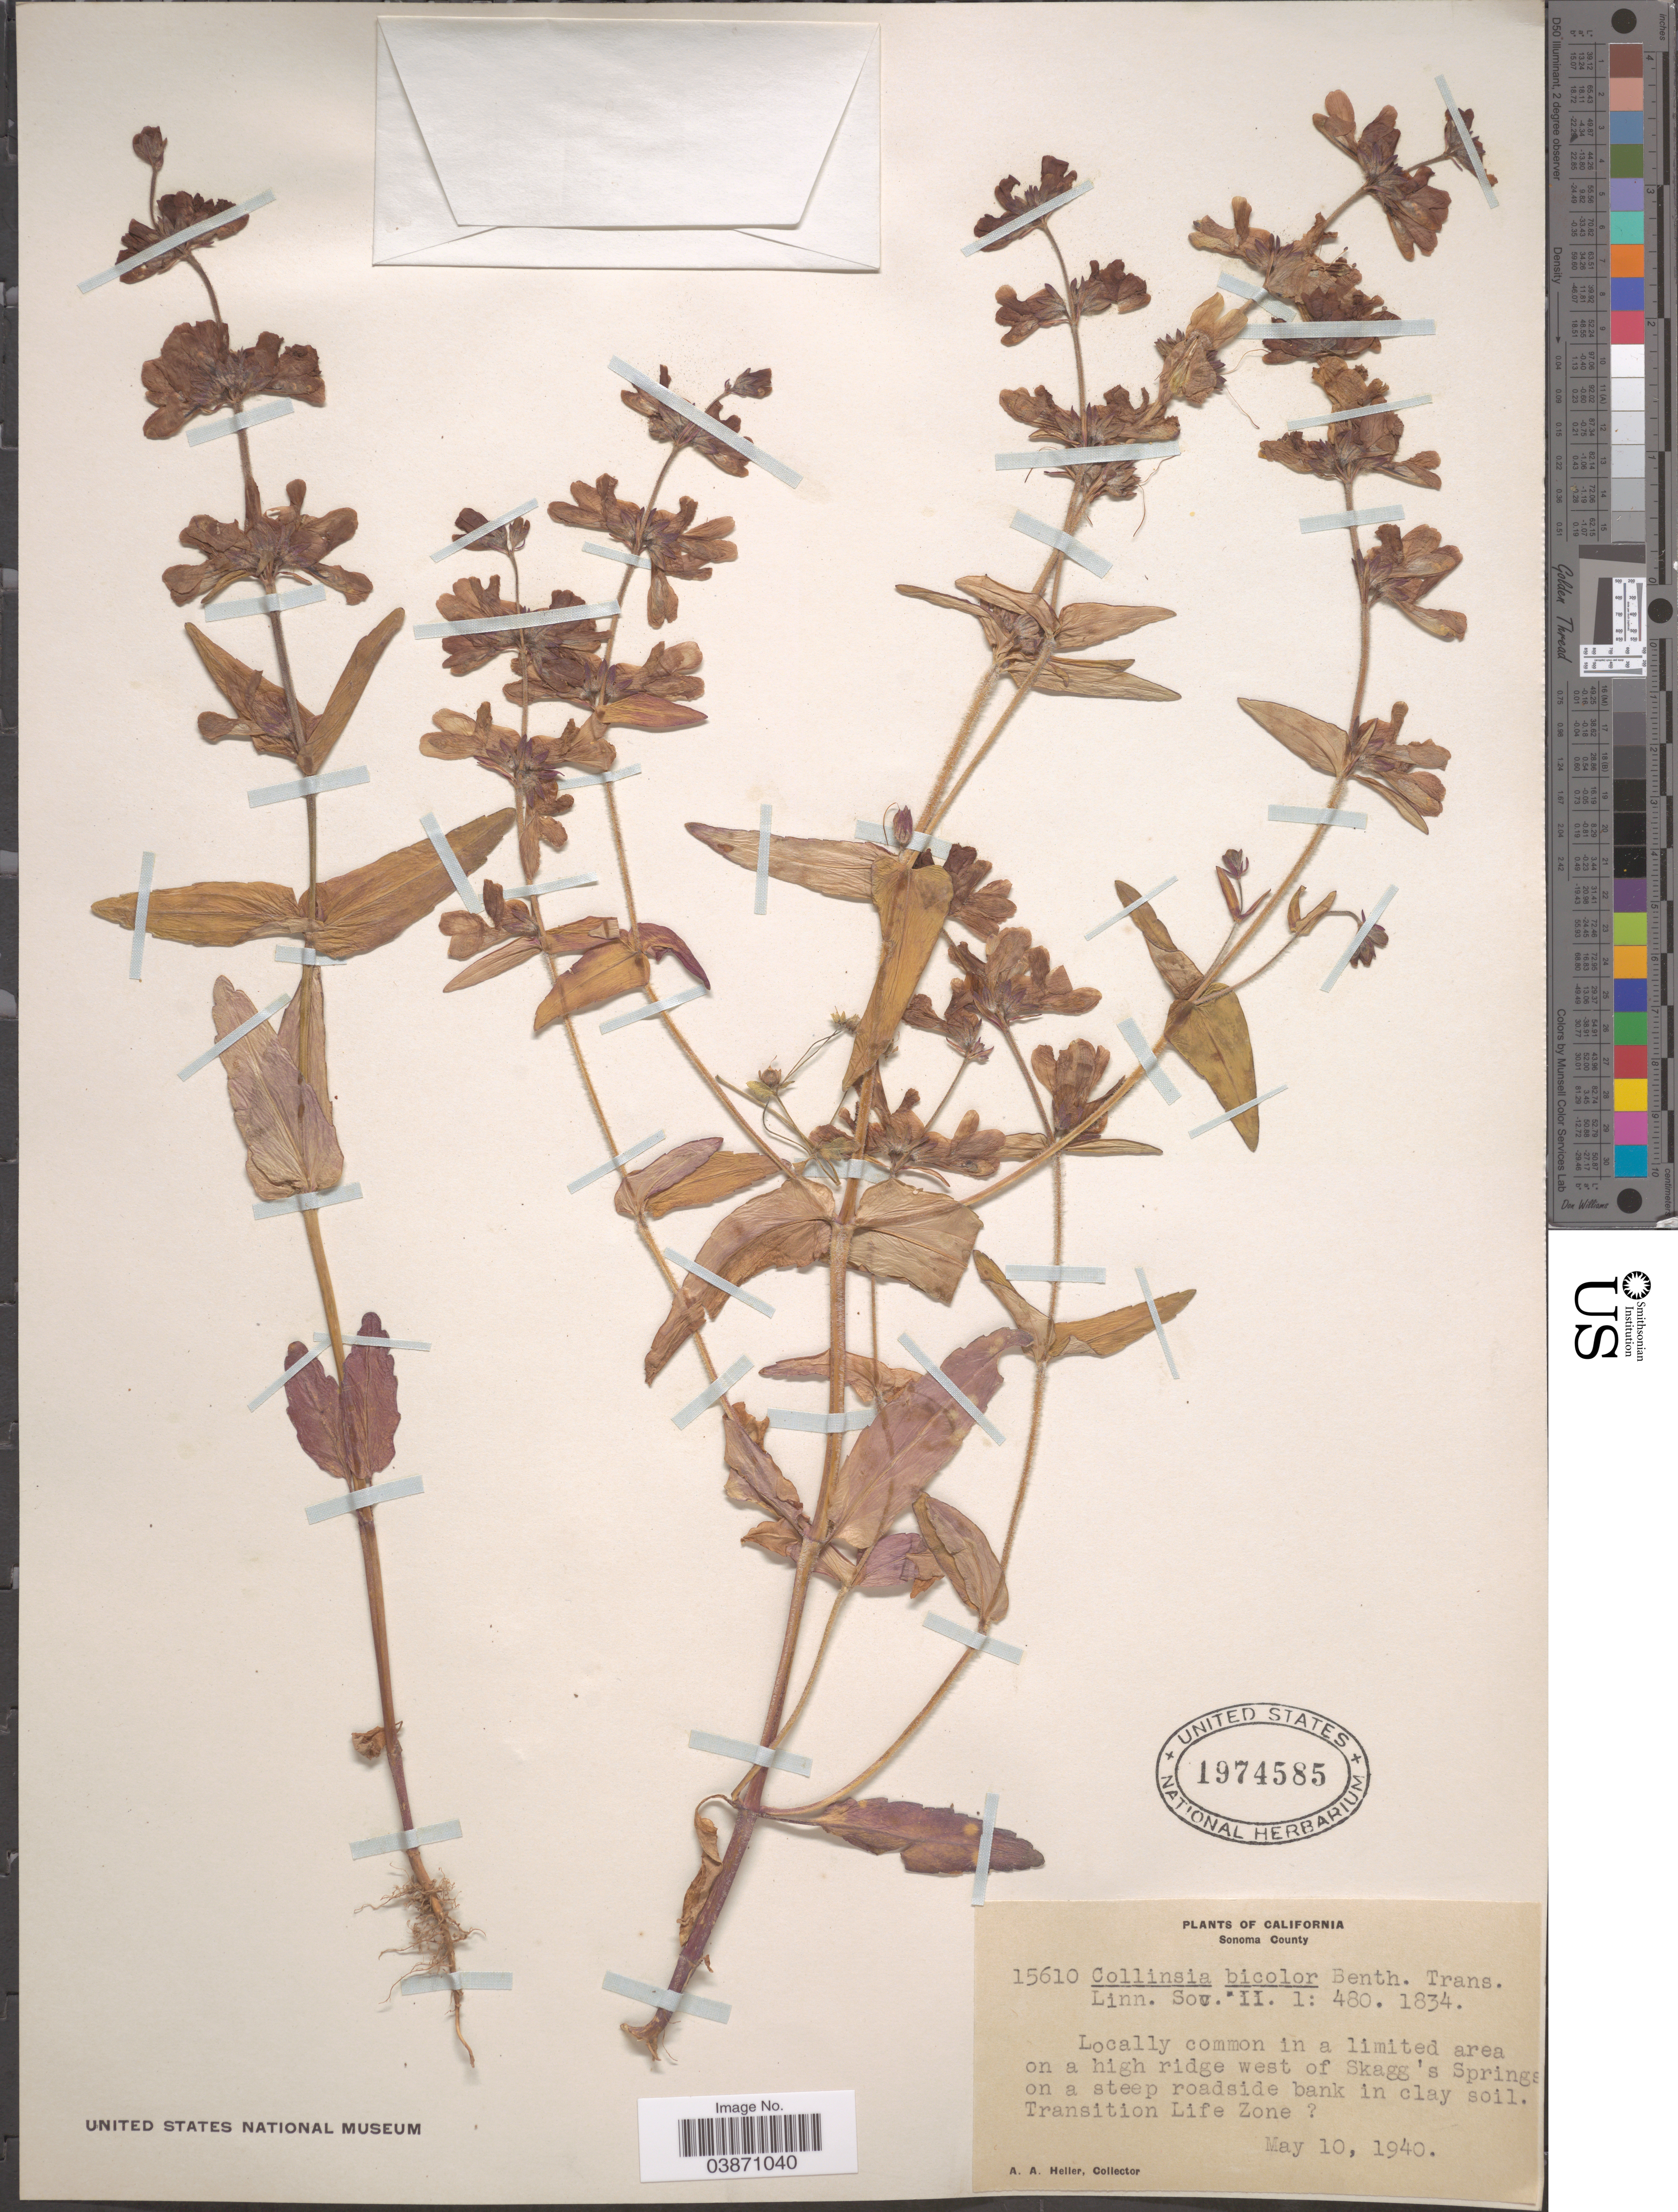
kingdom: Plantae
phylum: Tracheophyta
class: Magnoliopsida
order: Lamiales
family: Plantaginaceae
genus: Collinsia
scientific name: Collinsia bicolor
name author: Raf.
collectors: A. A. Heller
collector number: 15610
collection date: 1940-05-10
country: United States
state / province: California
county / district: Sonoma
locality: Sonoma County. In a limited area on a high ridge west of Skagg's Springs on a steep roadside bank. Transition Life Zone [unsure placement].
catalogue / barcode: US 1974585